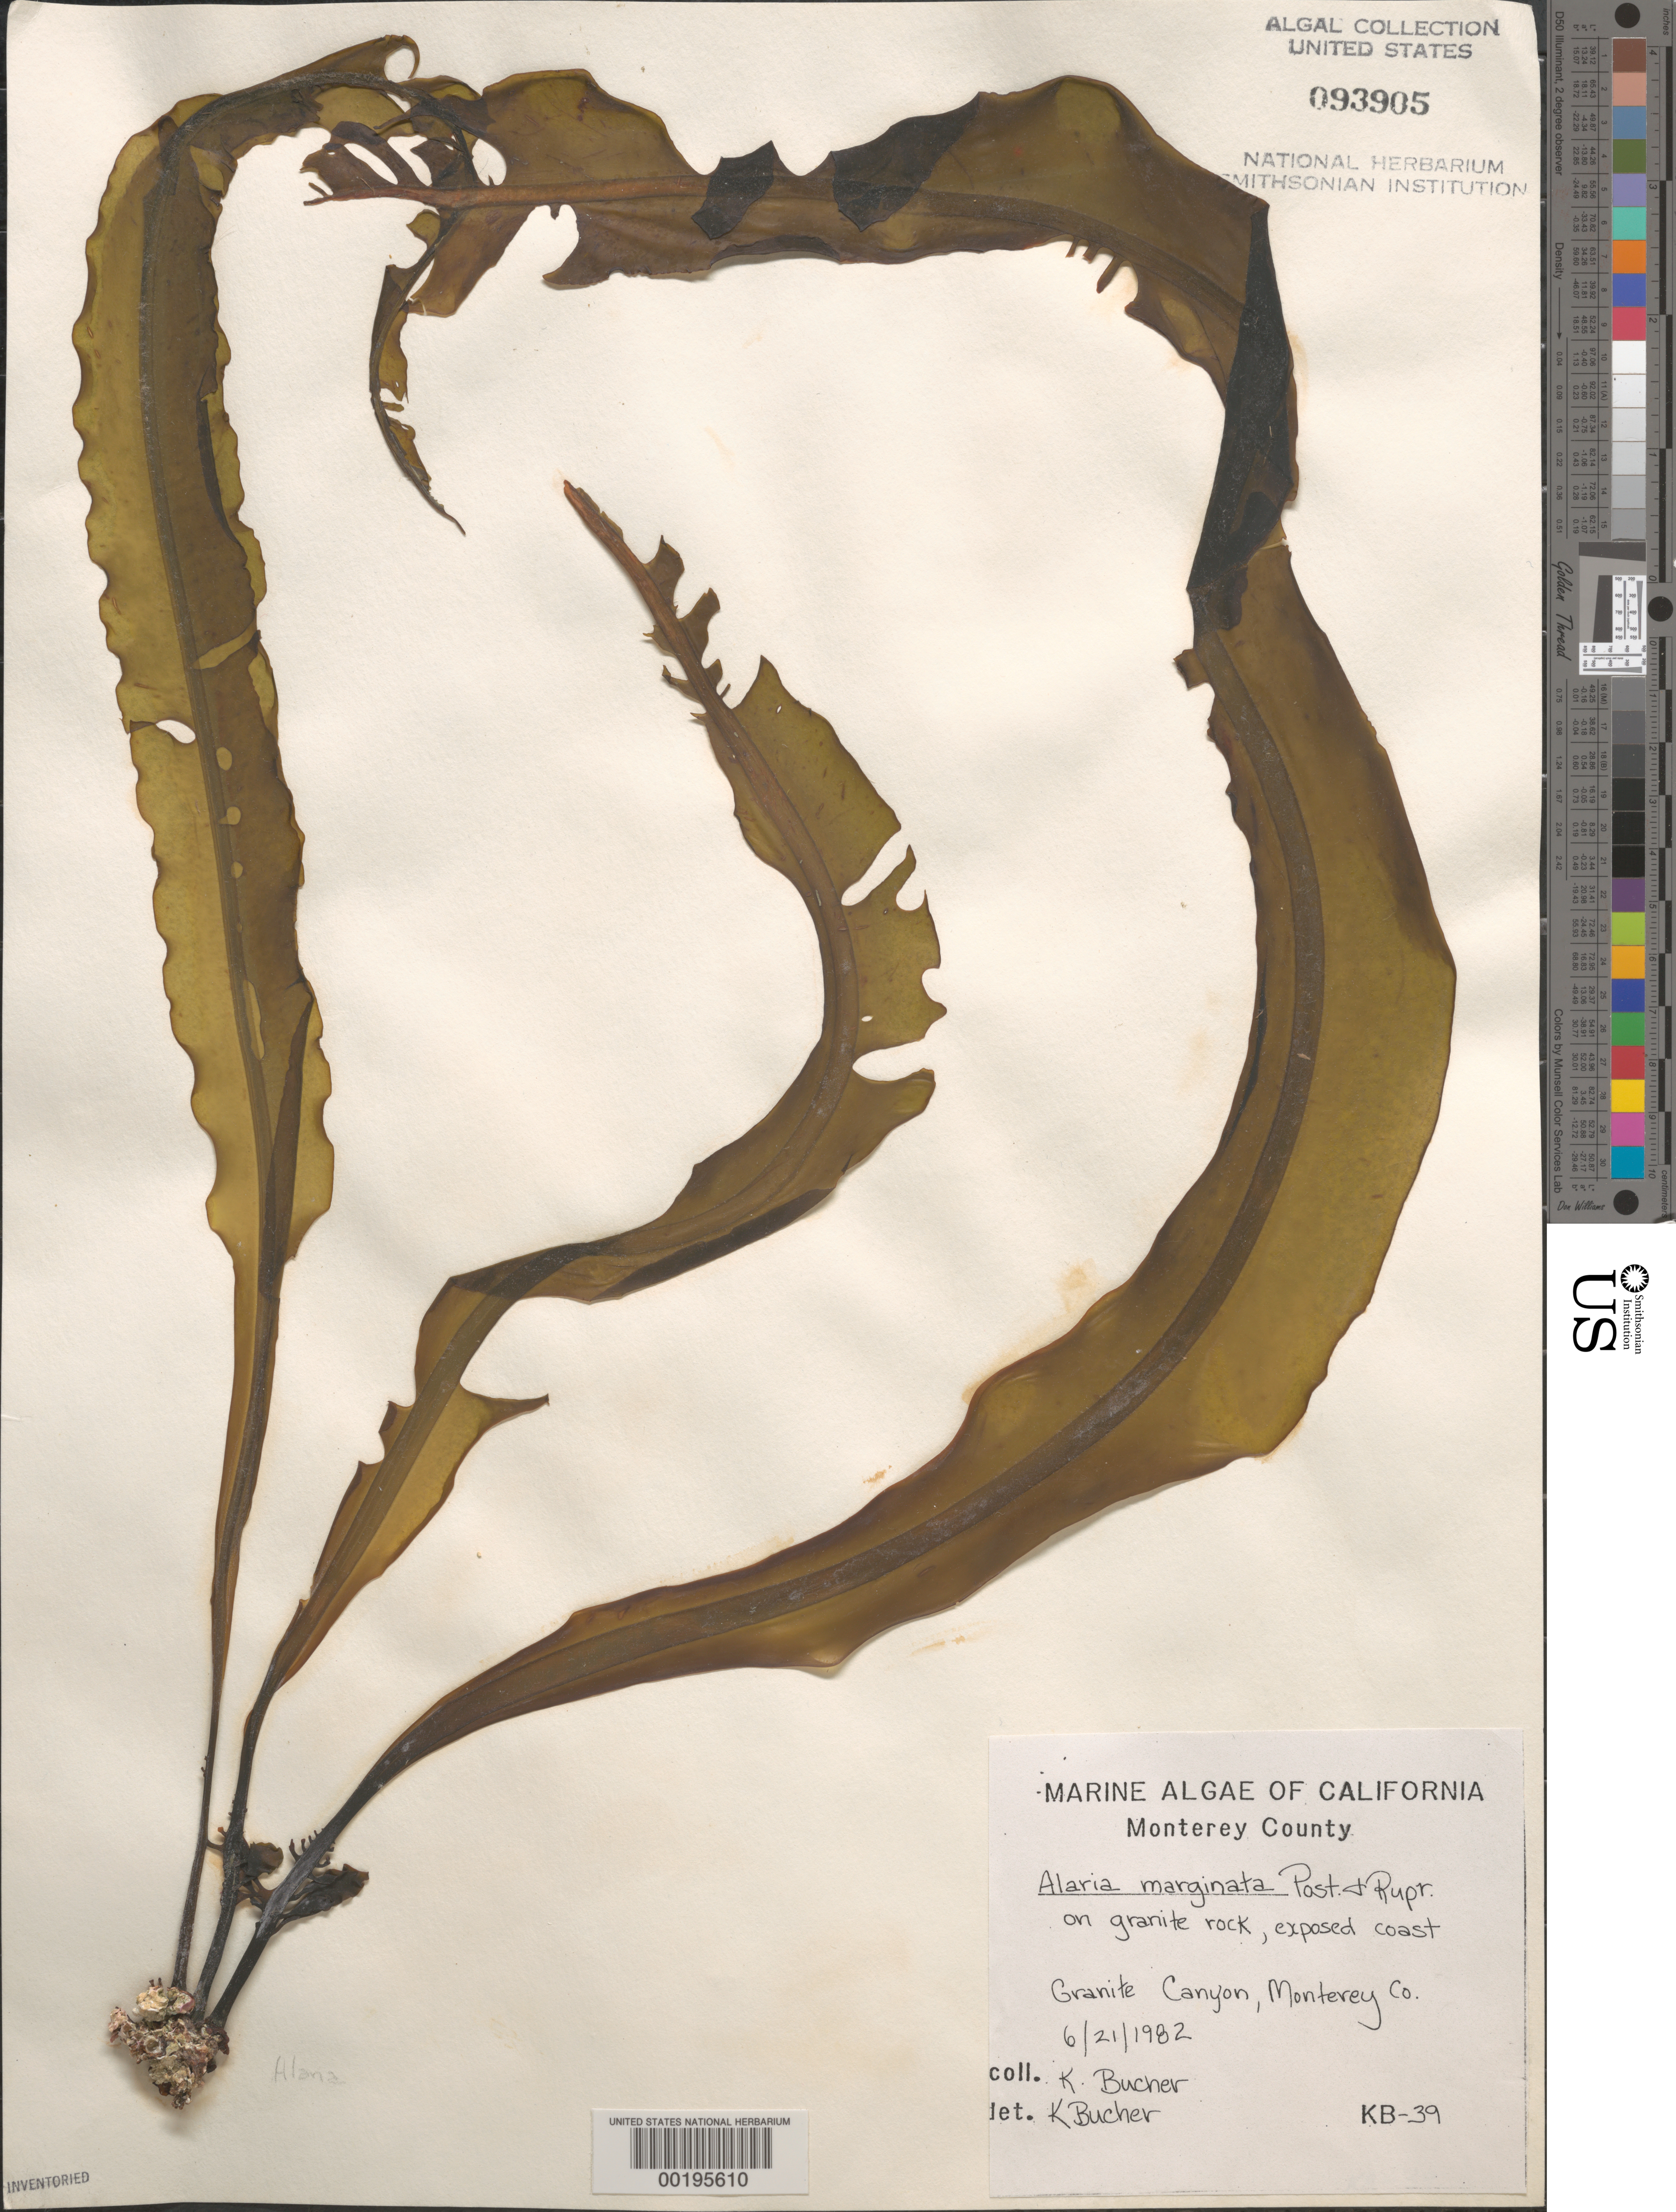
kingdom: Chromista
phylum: Ochrophyta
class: Phaeophyceae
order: Laminariales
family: Alariaceae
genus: Alaria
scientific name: Alaria marginata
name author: Ruiz & Pav.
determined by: Bucher, Katina E.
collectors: K. E. Bucher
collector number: KB-39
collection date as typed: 21 Jun 1982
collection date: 1982-06-21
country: United States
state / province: California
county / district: Monterey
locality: Granite Canyon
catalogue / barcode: US 93905